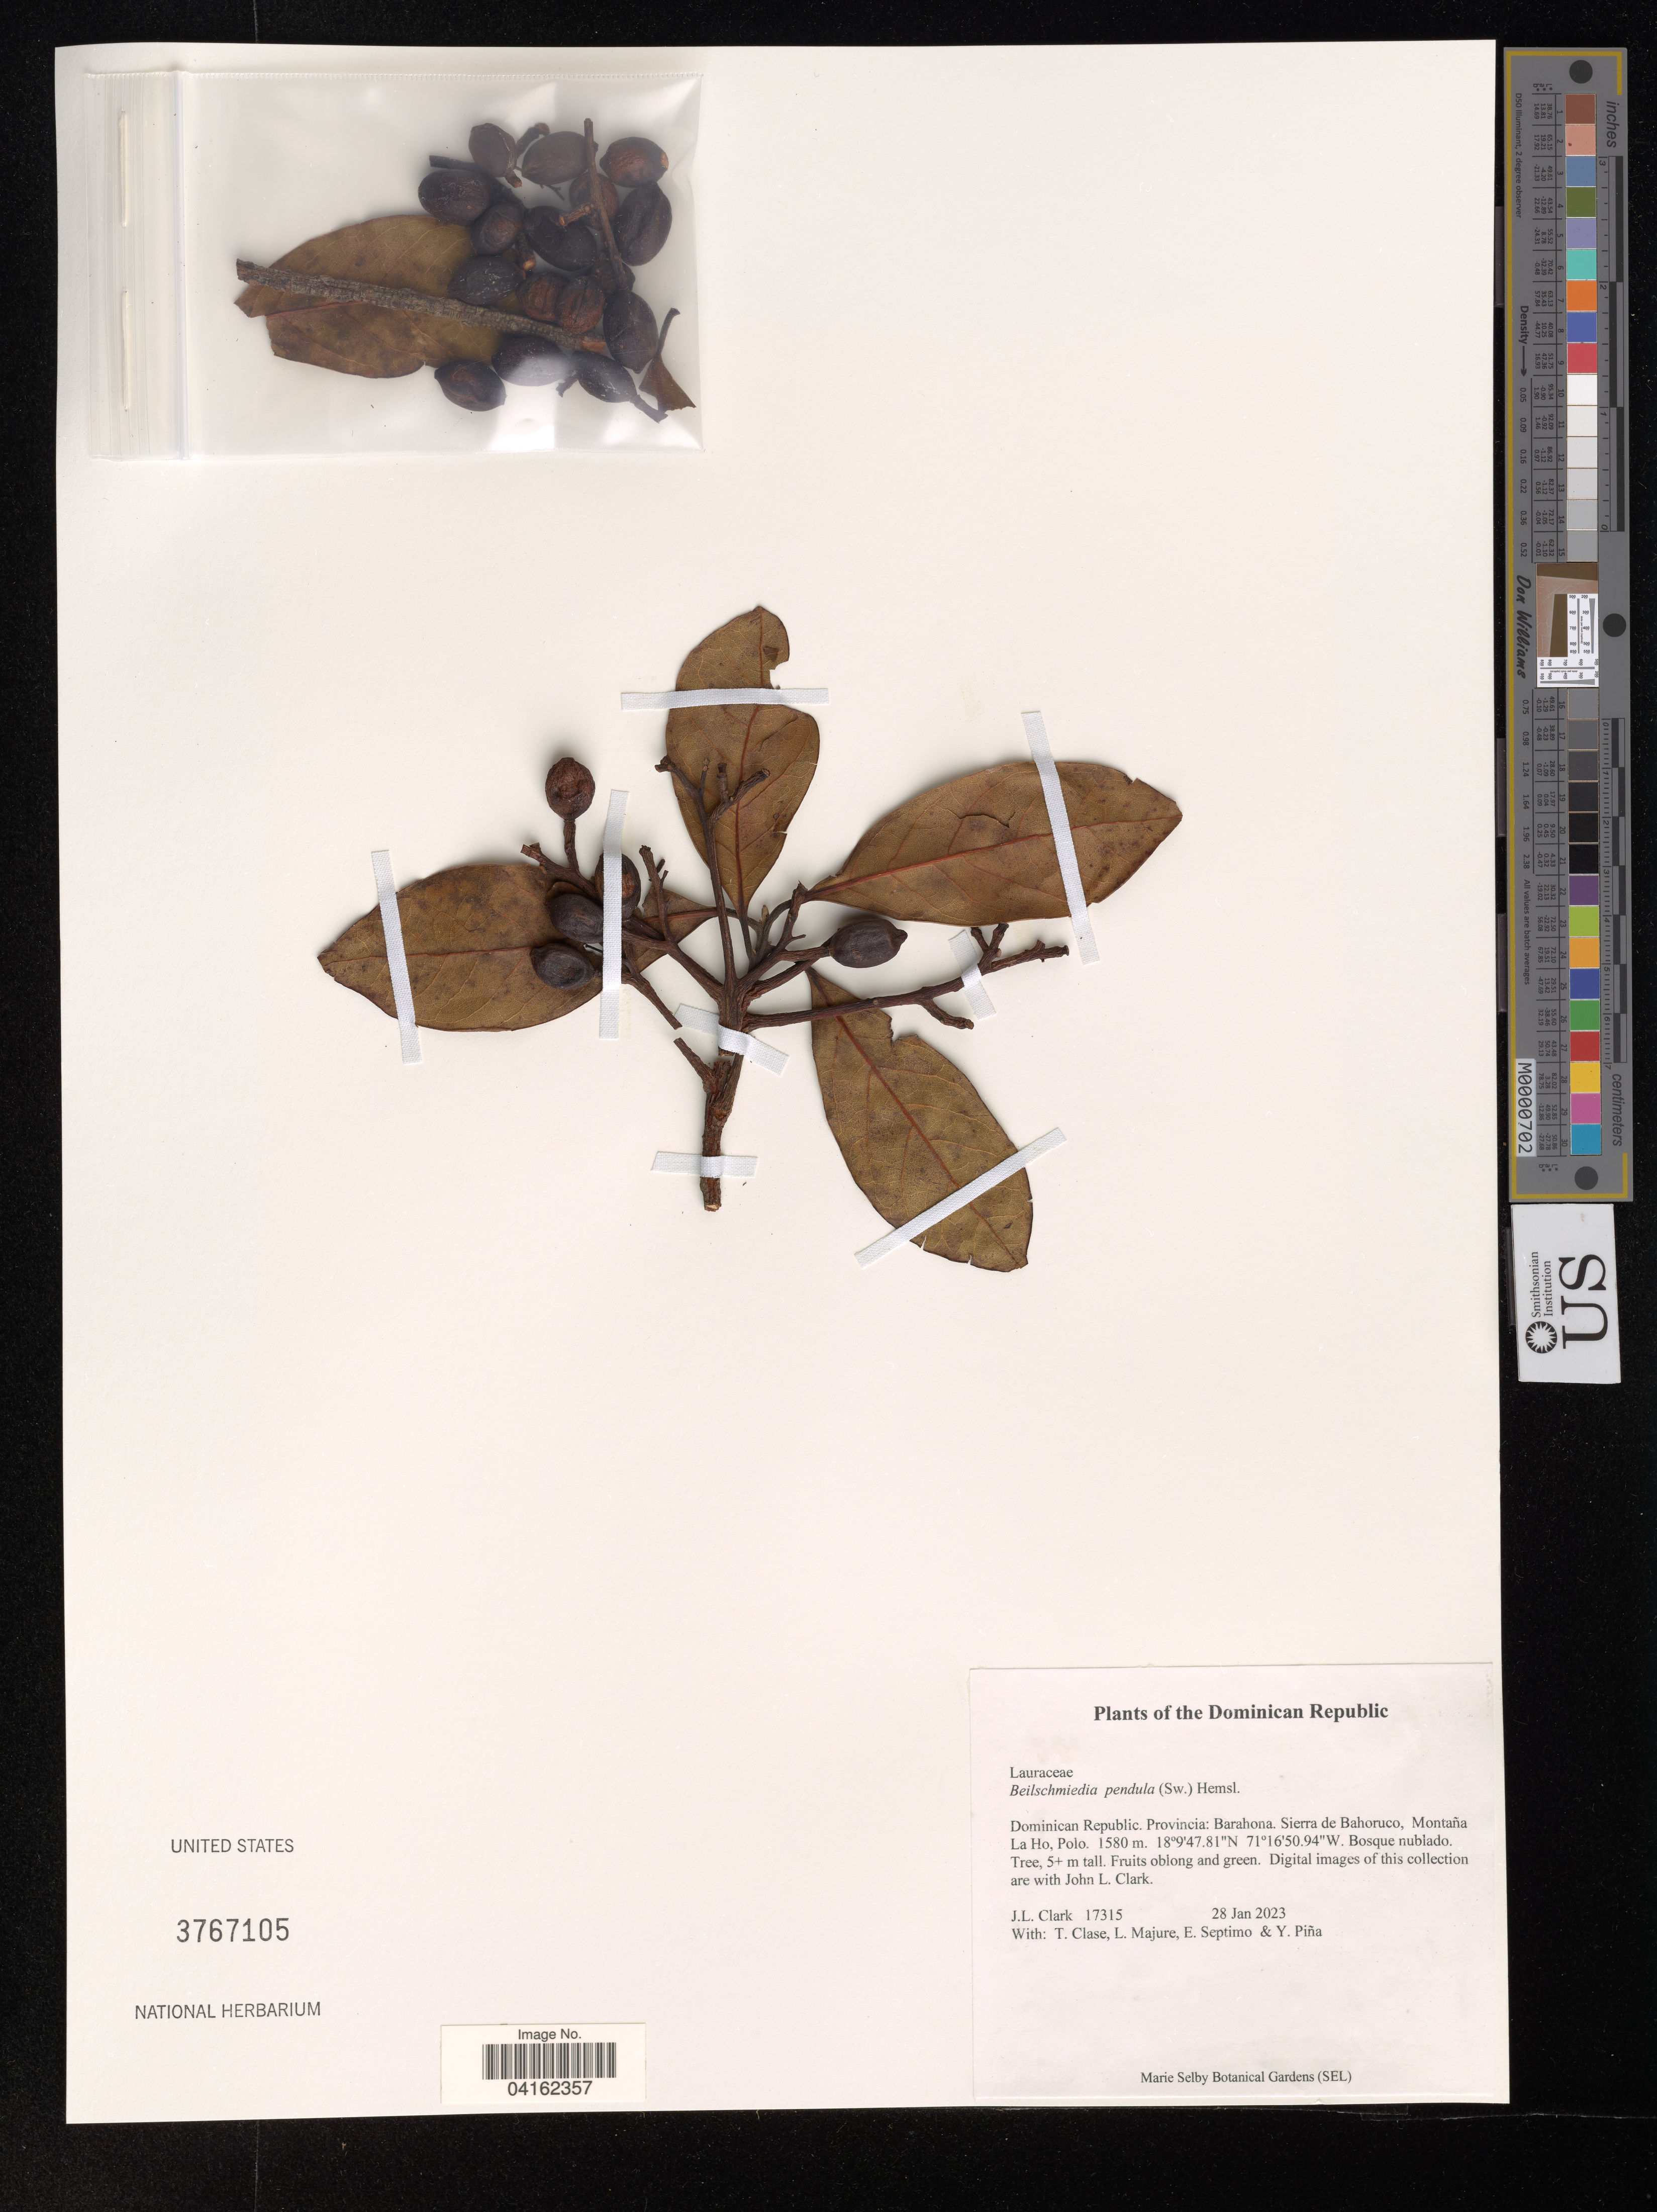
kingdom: Plantae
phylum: Tracheophyta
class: Magnoliopsida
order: Laurales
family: Lauraceae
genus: Beilschmiedia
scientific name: Beilschmiedia pendula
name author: (Sw.) Hemsl.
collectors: J. L. Clark & T. Clase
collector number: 17315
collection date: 2023-01-28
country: Dominican Republic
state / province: Barahona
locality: Sierra de Bahoruco, Montaña La Ho, Polo.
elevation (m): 1580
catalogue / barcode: US 3767105